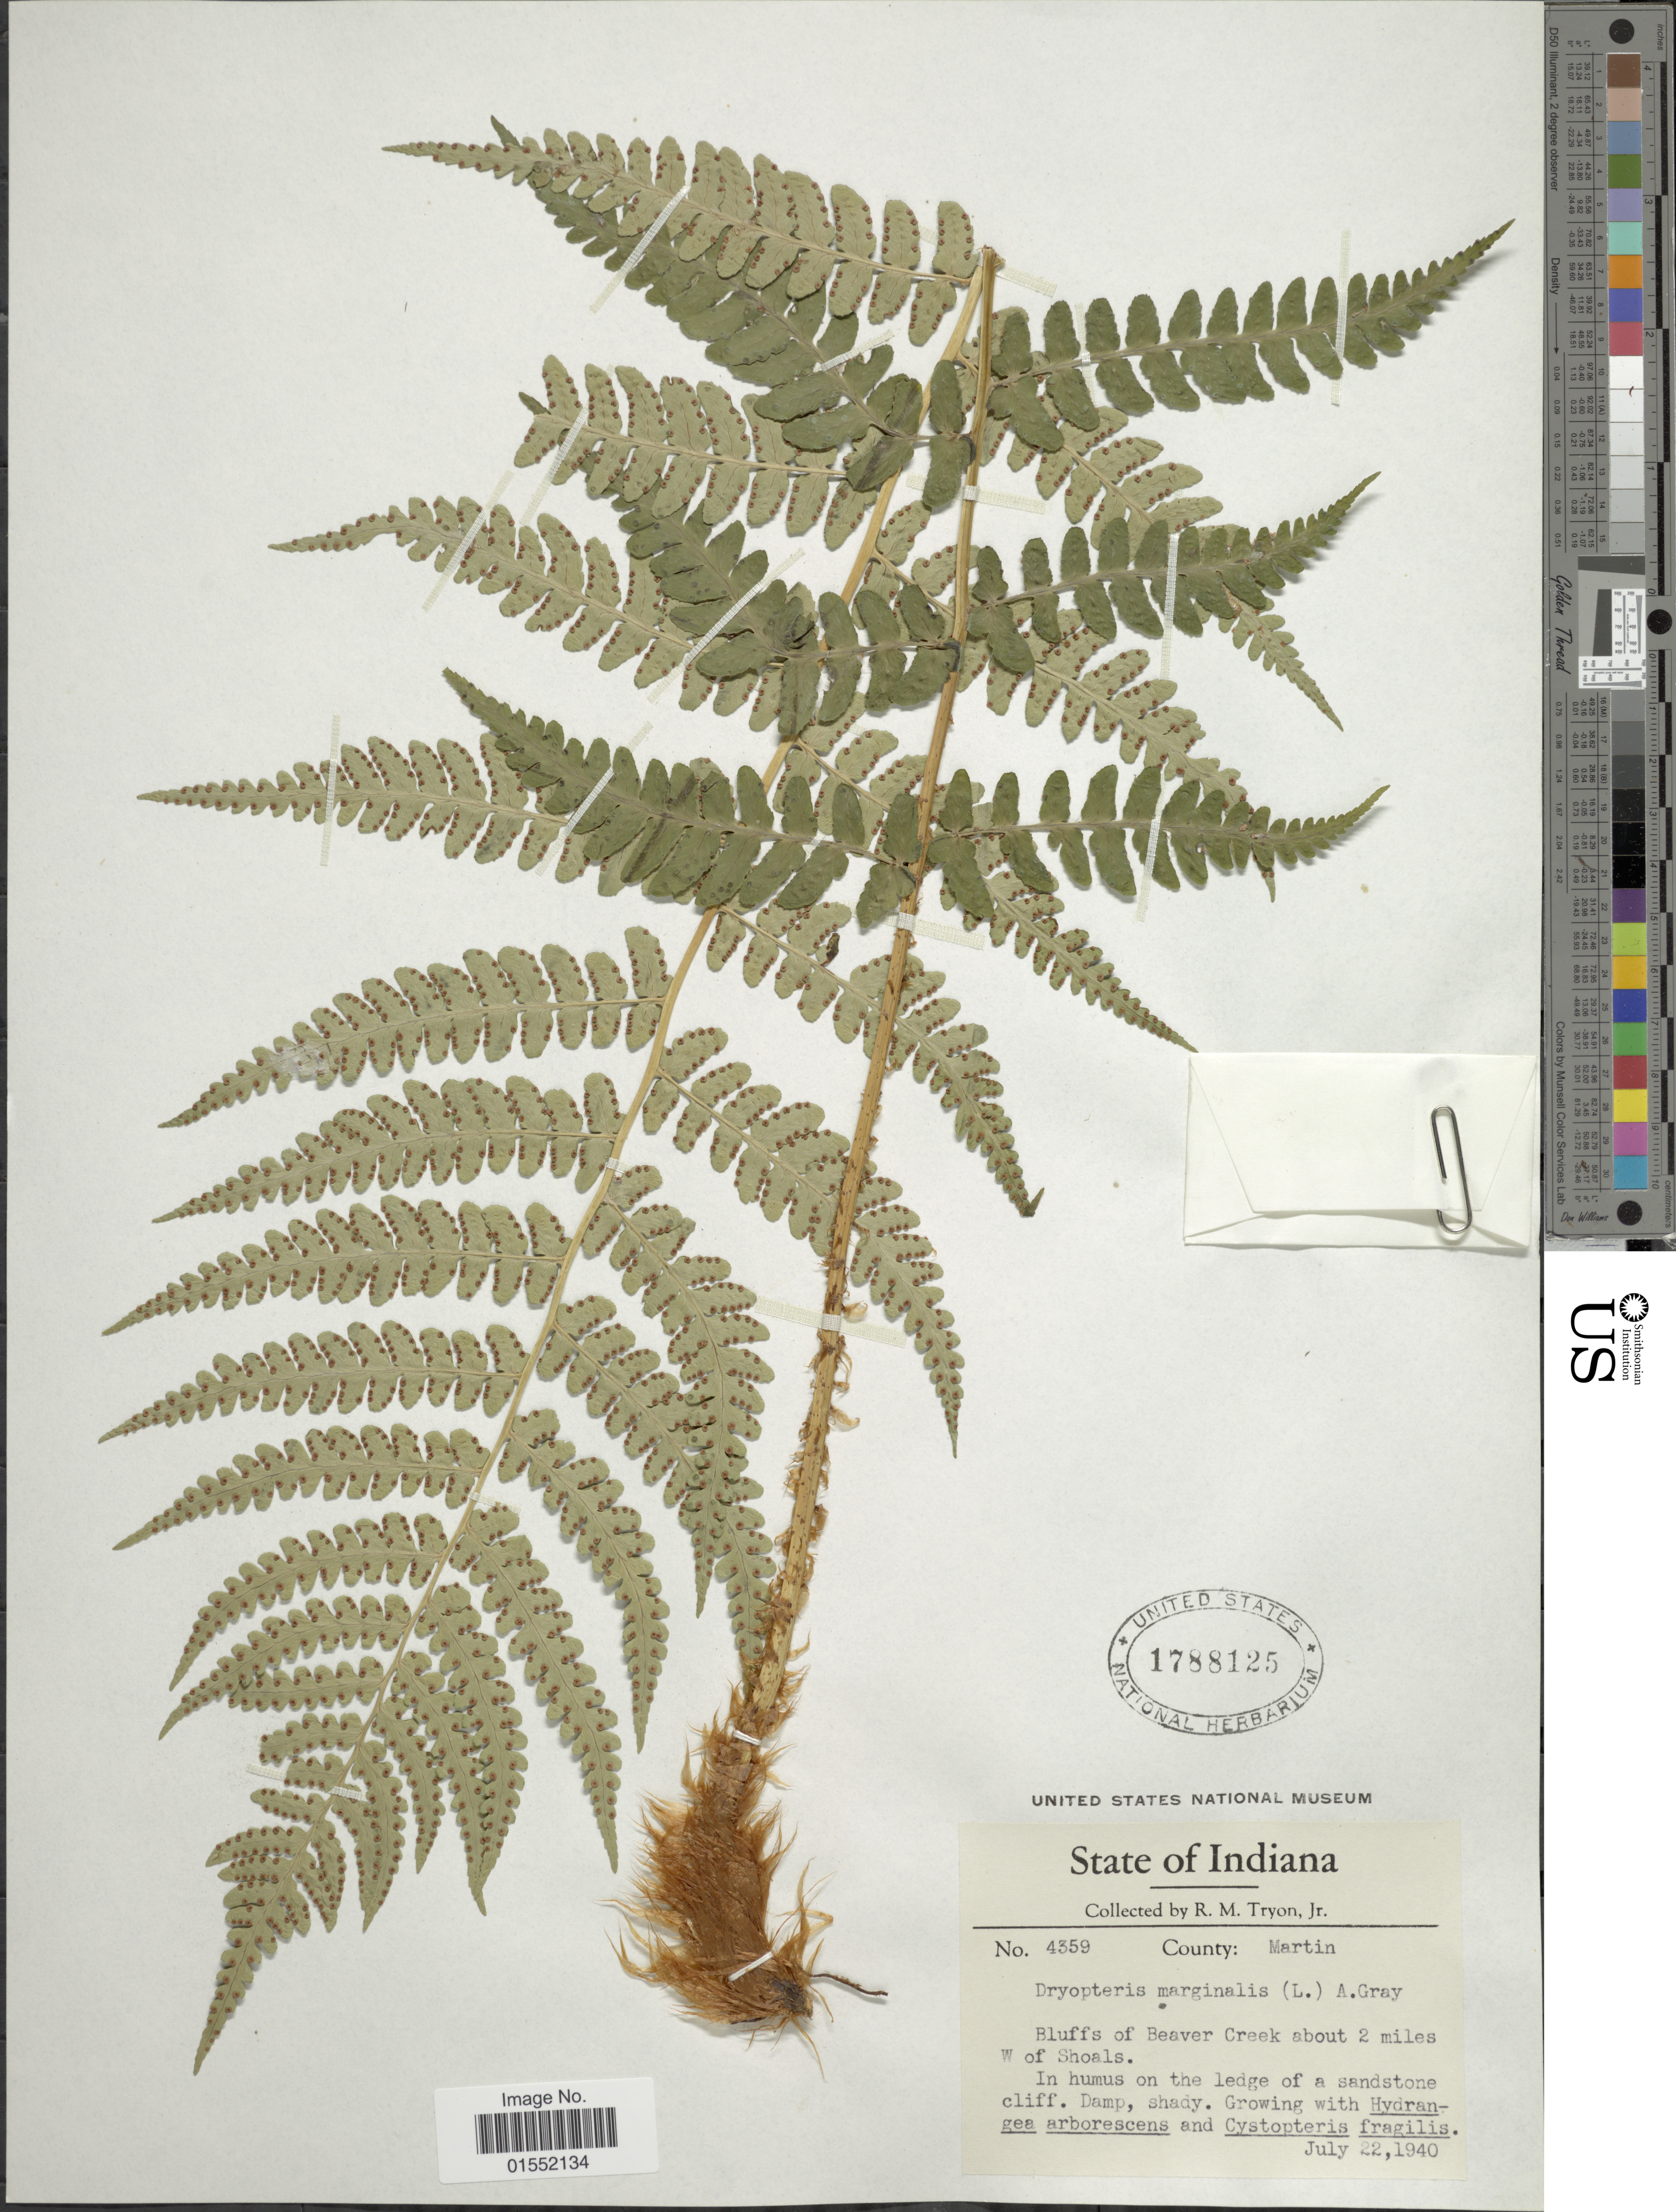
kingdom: Plantae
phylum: Tracheophyta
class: Polypodiopsida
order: Polypodiales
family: Dryopteridaceae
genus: Dryopteris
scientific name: Dryopteris marginalis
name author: (L.) A. Gray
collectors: R. M. Tryon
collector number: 4359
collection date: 1940-07-22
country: United States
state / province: Indiana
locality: County: Martin, Bluffs of Beaver Creek about 2 miles W of Shoals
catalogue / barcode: US 1788125